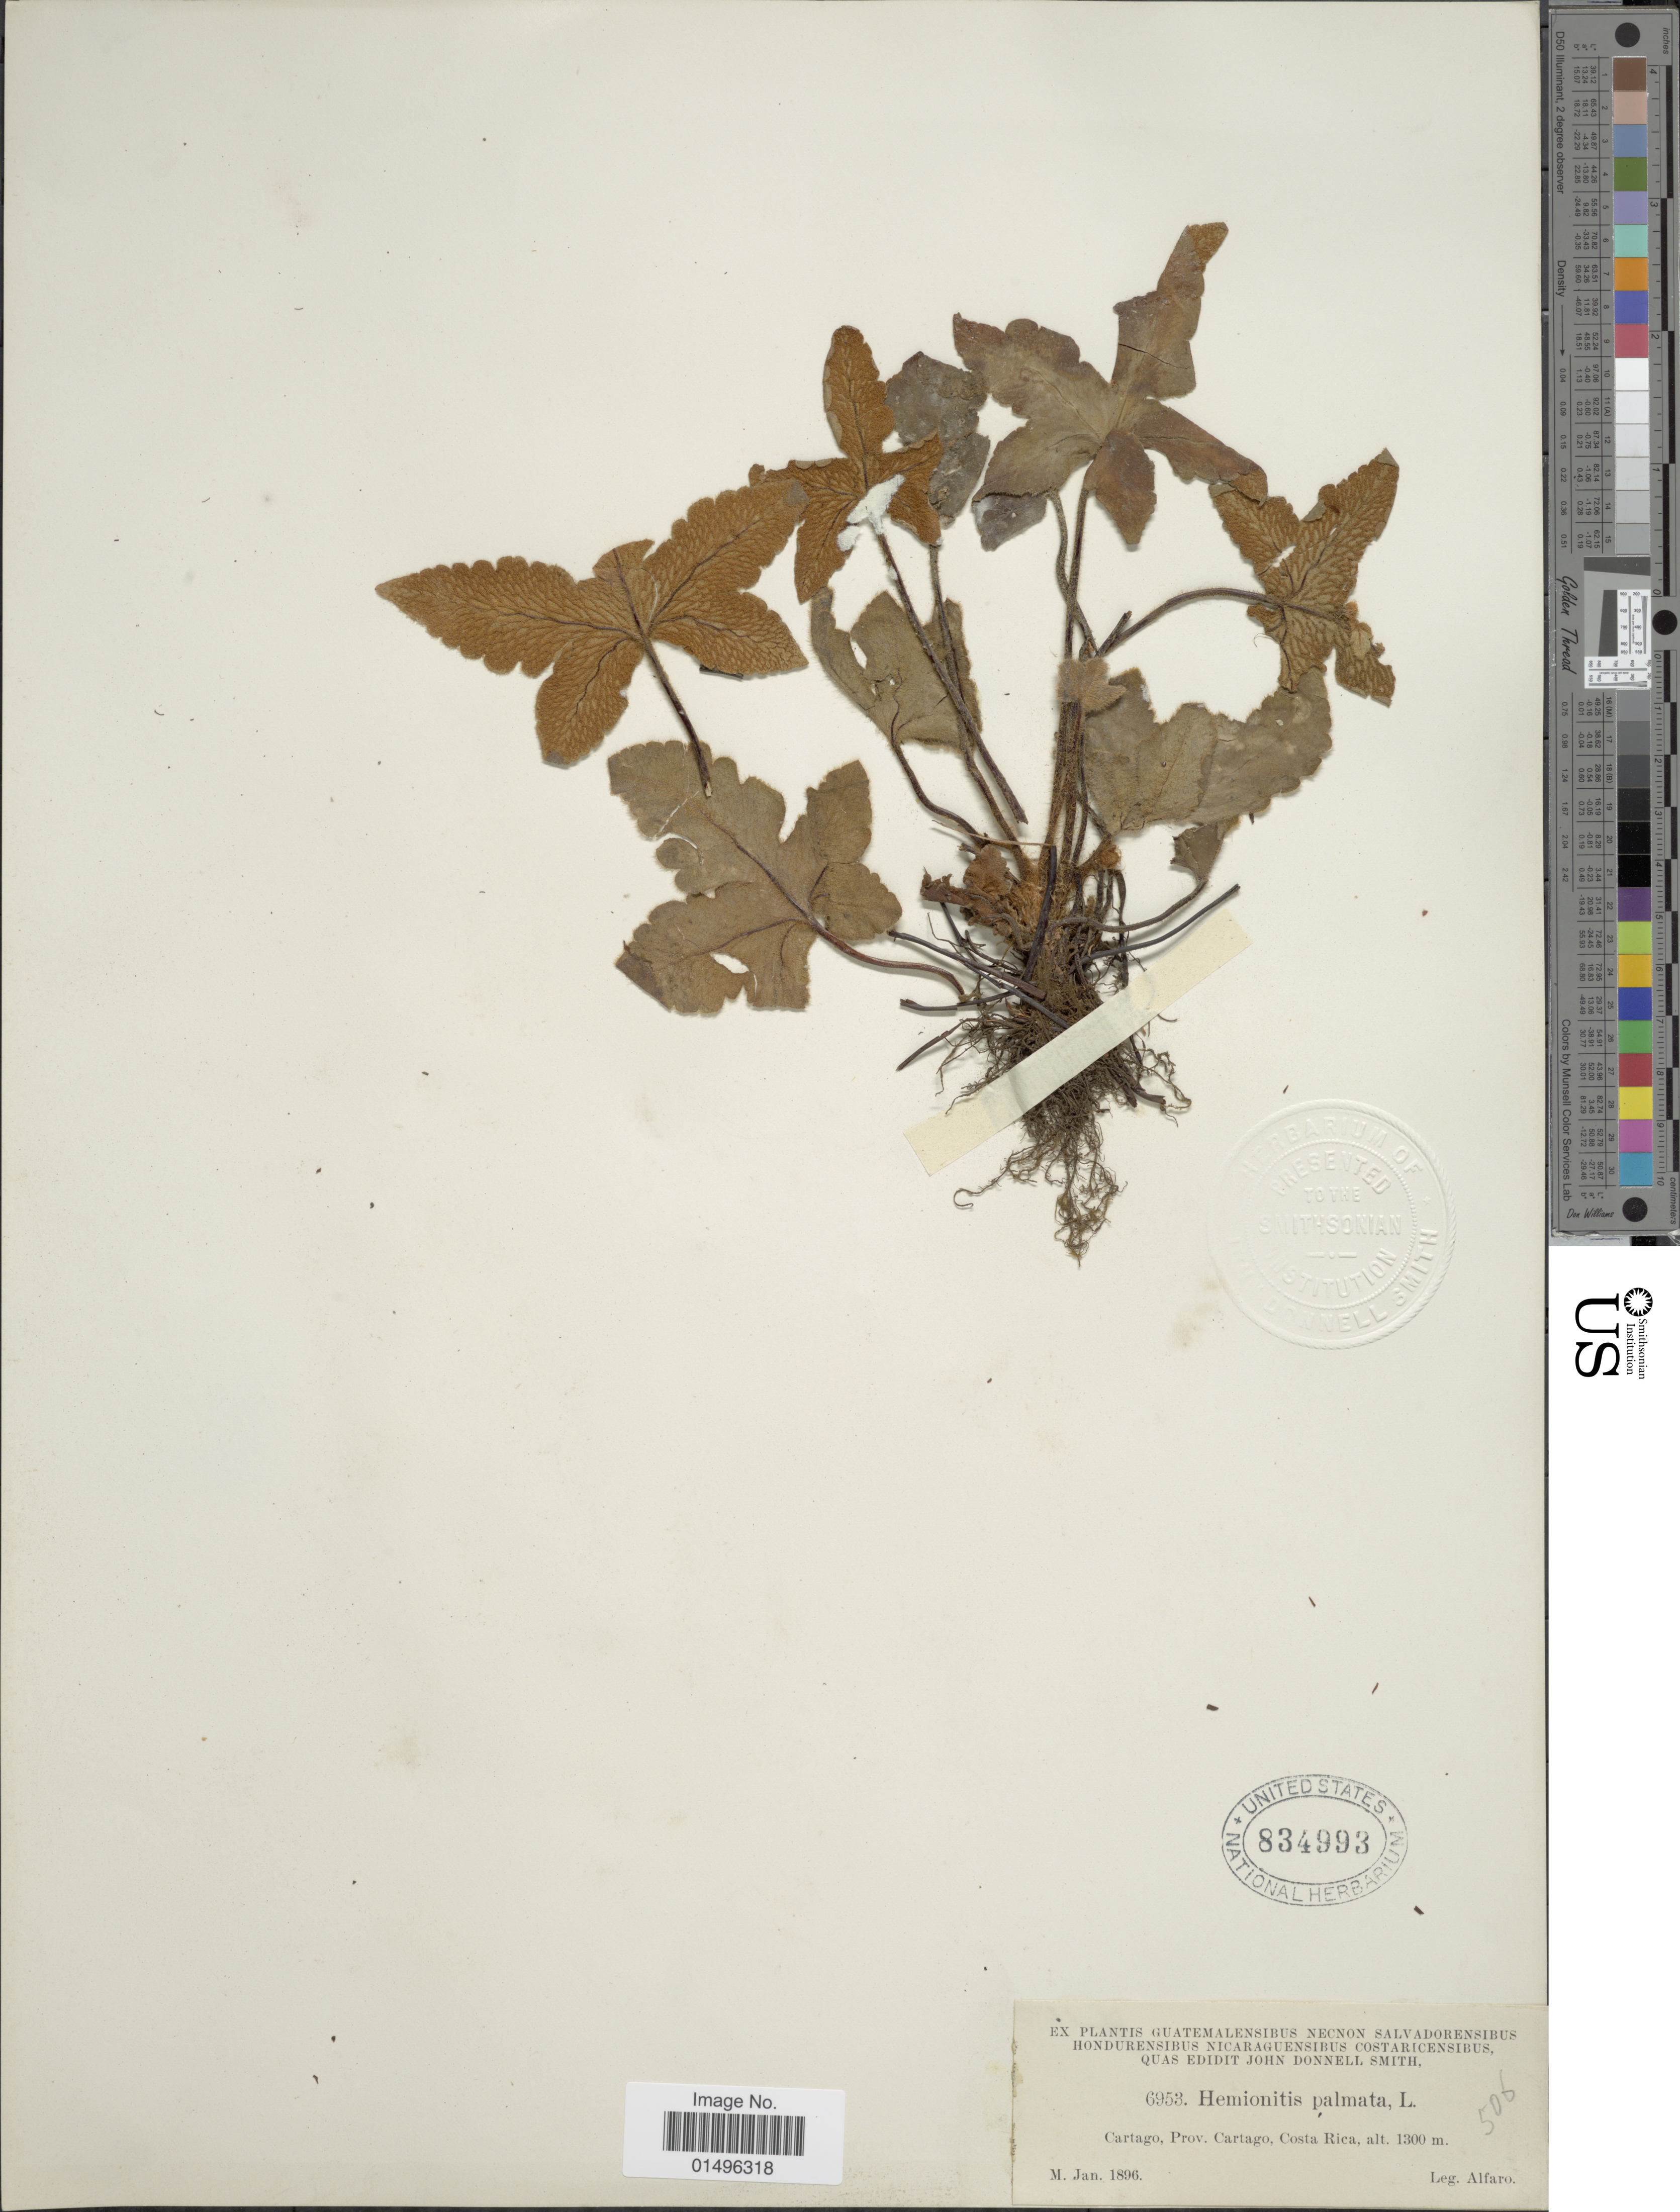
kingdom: Plantae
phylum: Tracheophyta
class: Polypodiopsida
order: Polypodiales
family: Pteridaceae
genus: Hemionitis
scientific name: Hemionitis palmata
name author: L.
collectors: A. Alfaro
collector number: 6953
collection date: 1896-01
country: Costa Rica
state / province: Cartago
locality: Cartago, Prov. Cartago, Costa Rica.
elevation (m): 1300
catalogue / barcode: US 834993